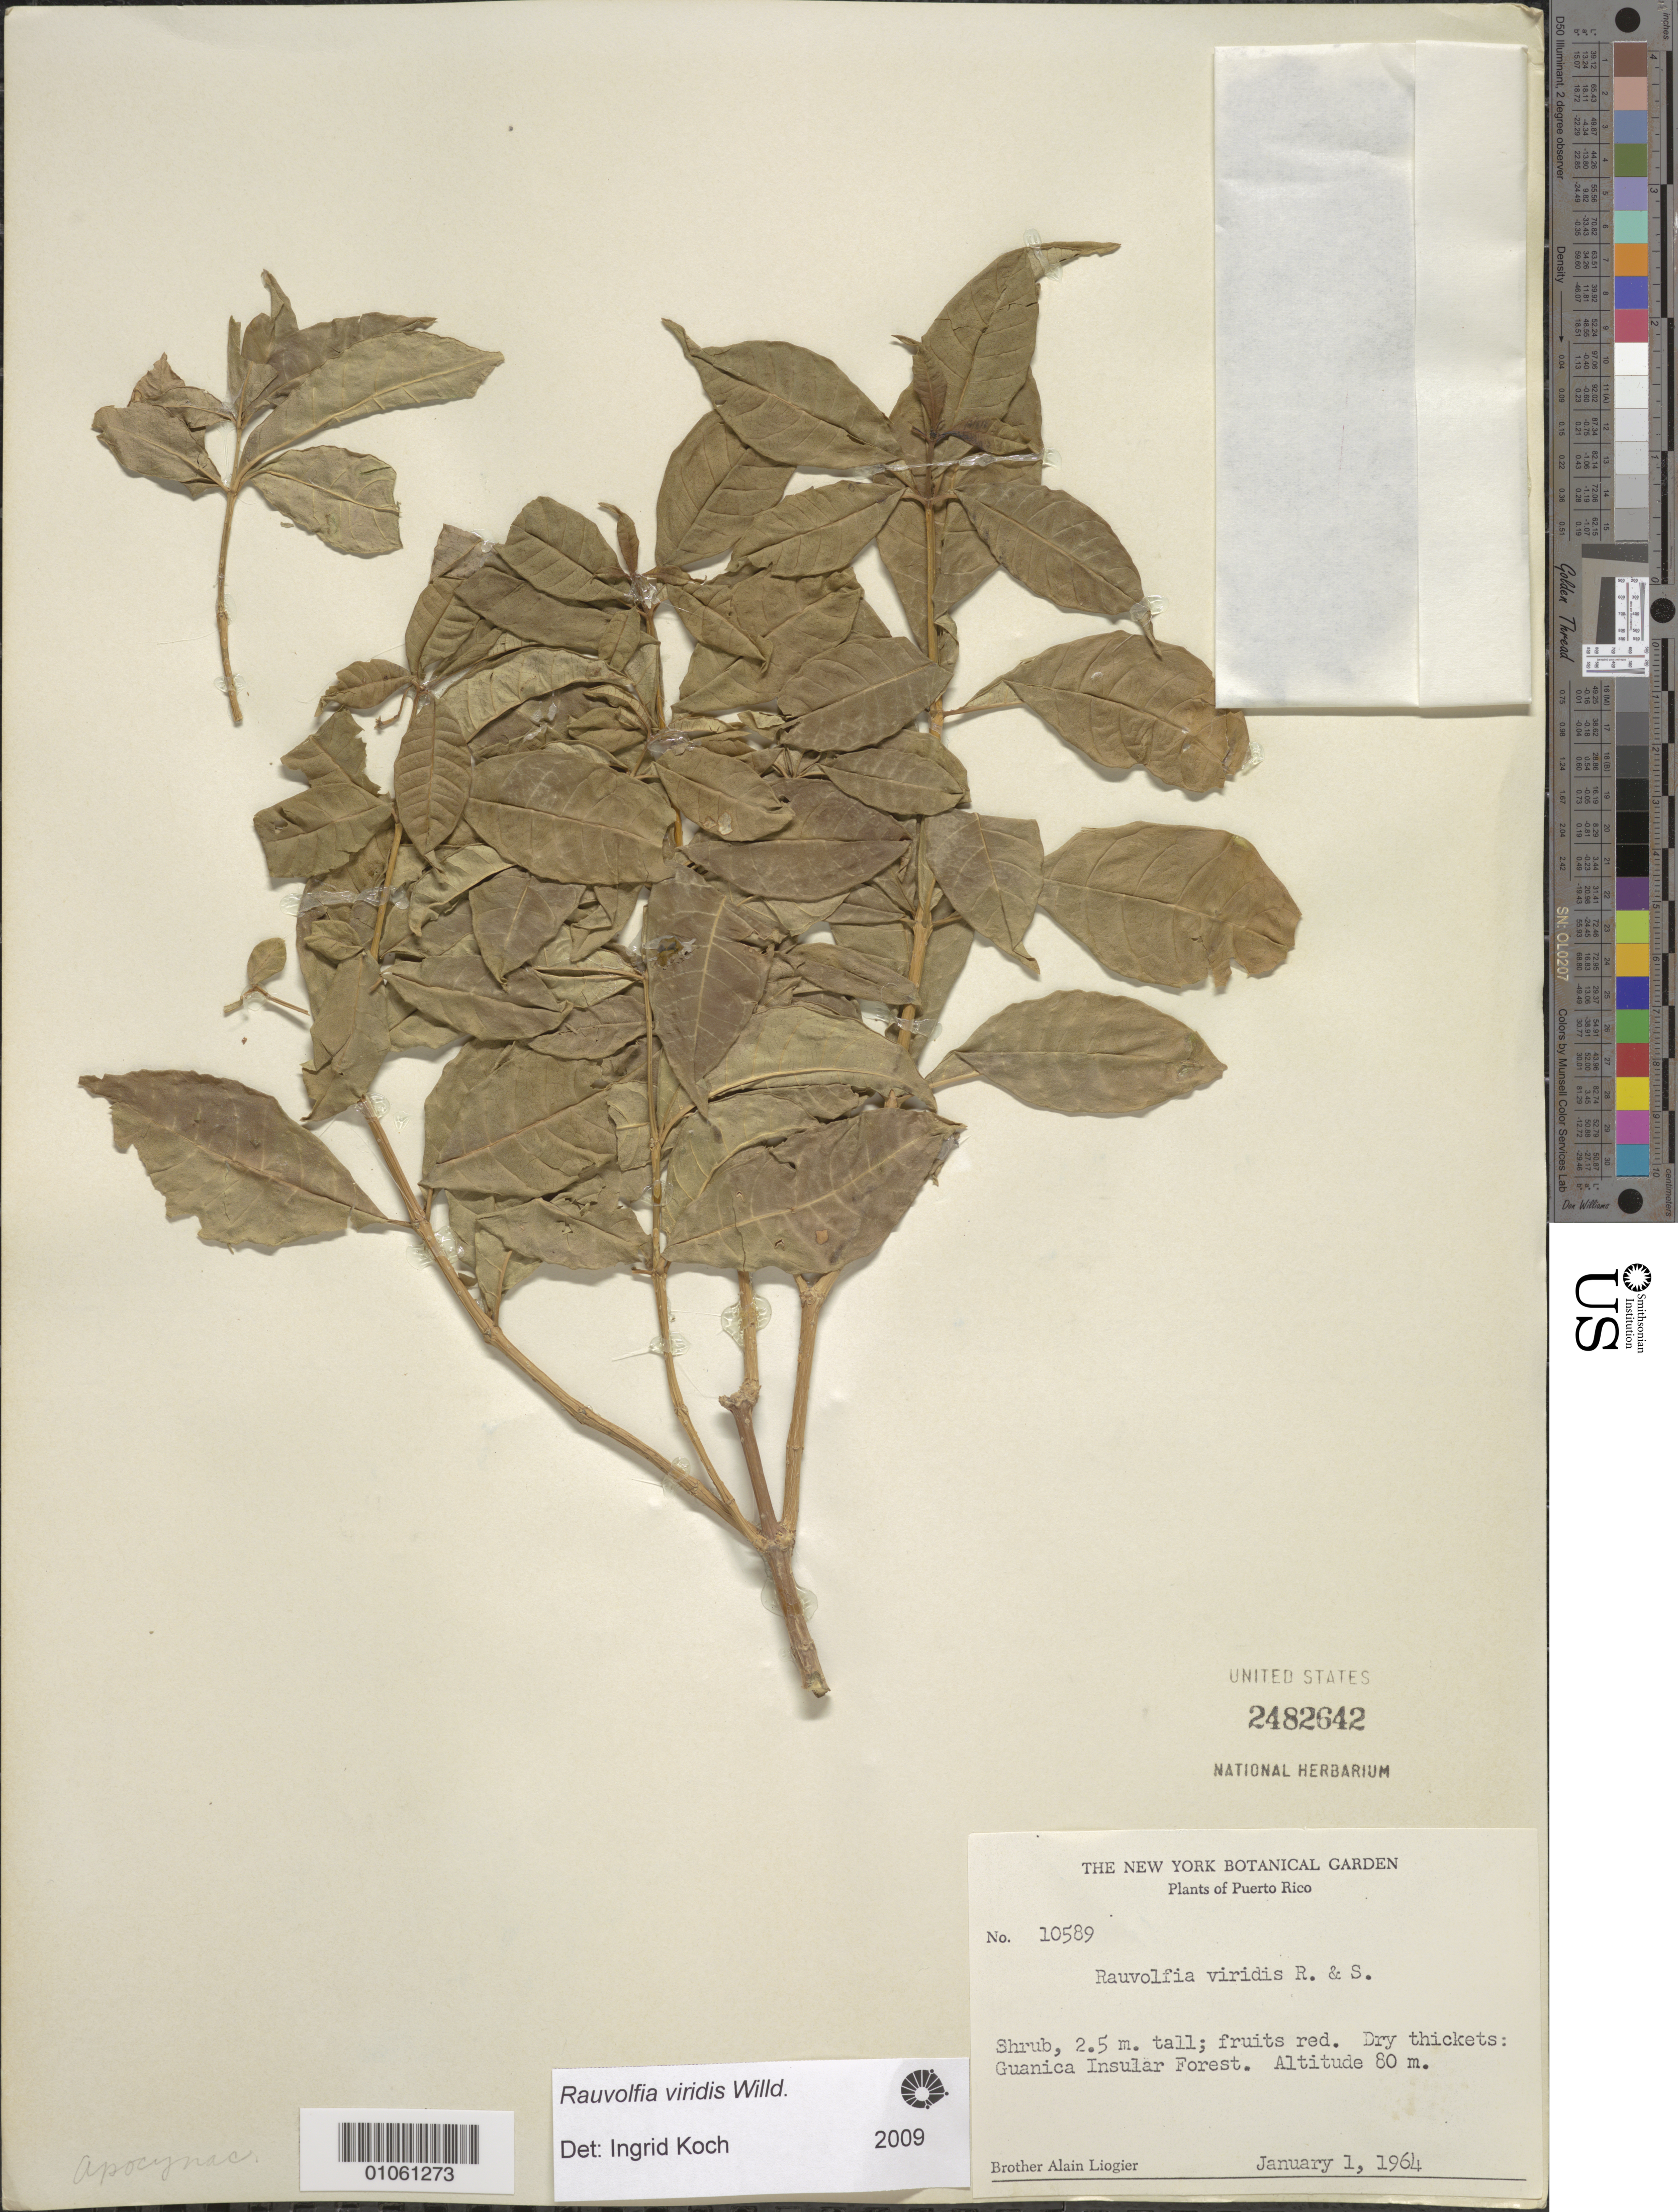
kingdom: Plantae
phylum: Tracheophyta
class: Magnoliopsida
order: Gentianales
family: Apocynaceae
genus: Rauvolfia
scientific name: Rauvolfia viridis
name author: Willd. ex Roem. & Schult.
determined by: Koch, I.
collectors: A. H. Liogier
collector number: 10589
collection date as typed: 01 Jan 1964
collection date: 1964-01-01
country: Puerto Rico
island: Puerto Rico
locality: Guanica Insular Forest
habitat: Dry thickets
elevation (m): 80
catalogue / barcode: US 2482642